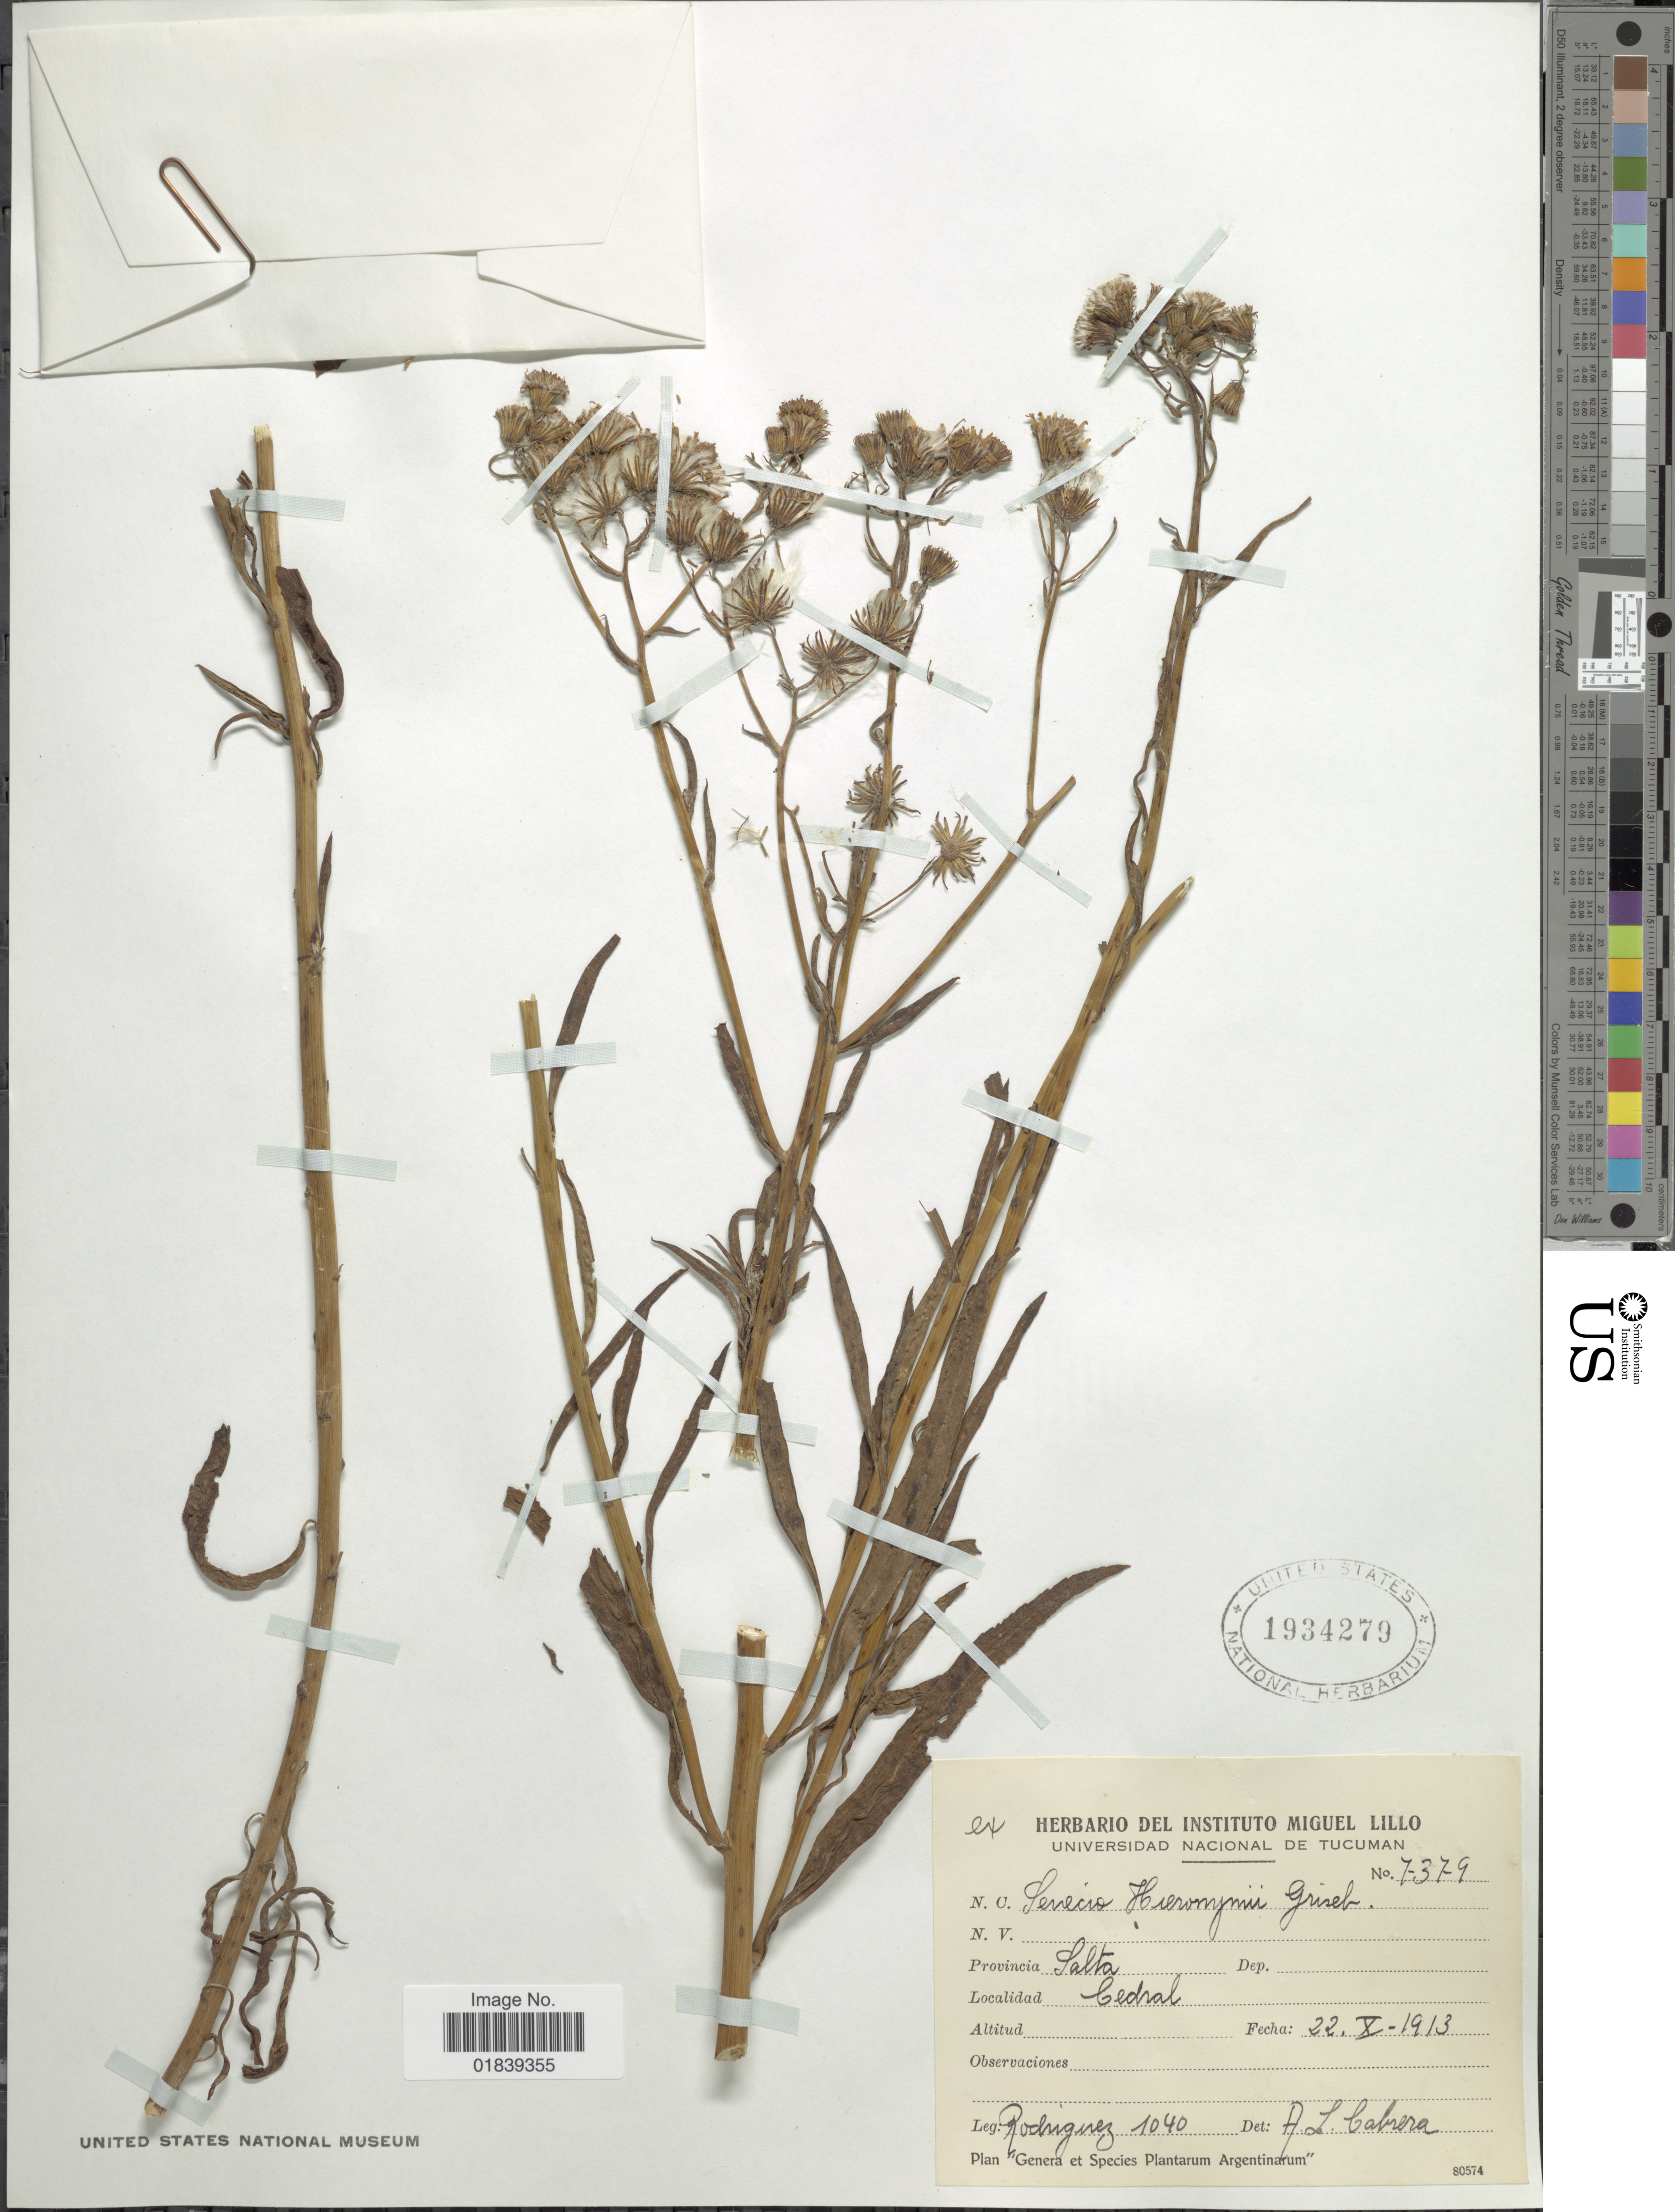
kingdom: Plantae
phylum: Tracheophyta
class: Magnoliopsida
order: Asterales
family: Asteraceae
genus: Senecio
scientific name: Senecio hieronymi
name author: Griseb.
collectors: Rodriguez, --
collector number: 1040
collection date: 1913-10-22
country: Argentina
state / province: Salta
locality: Cedral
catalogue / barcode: US 1934279